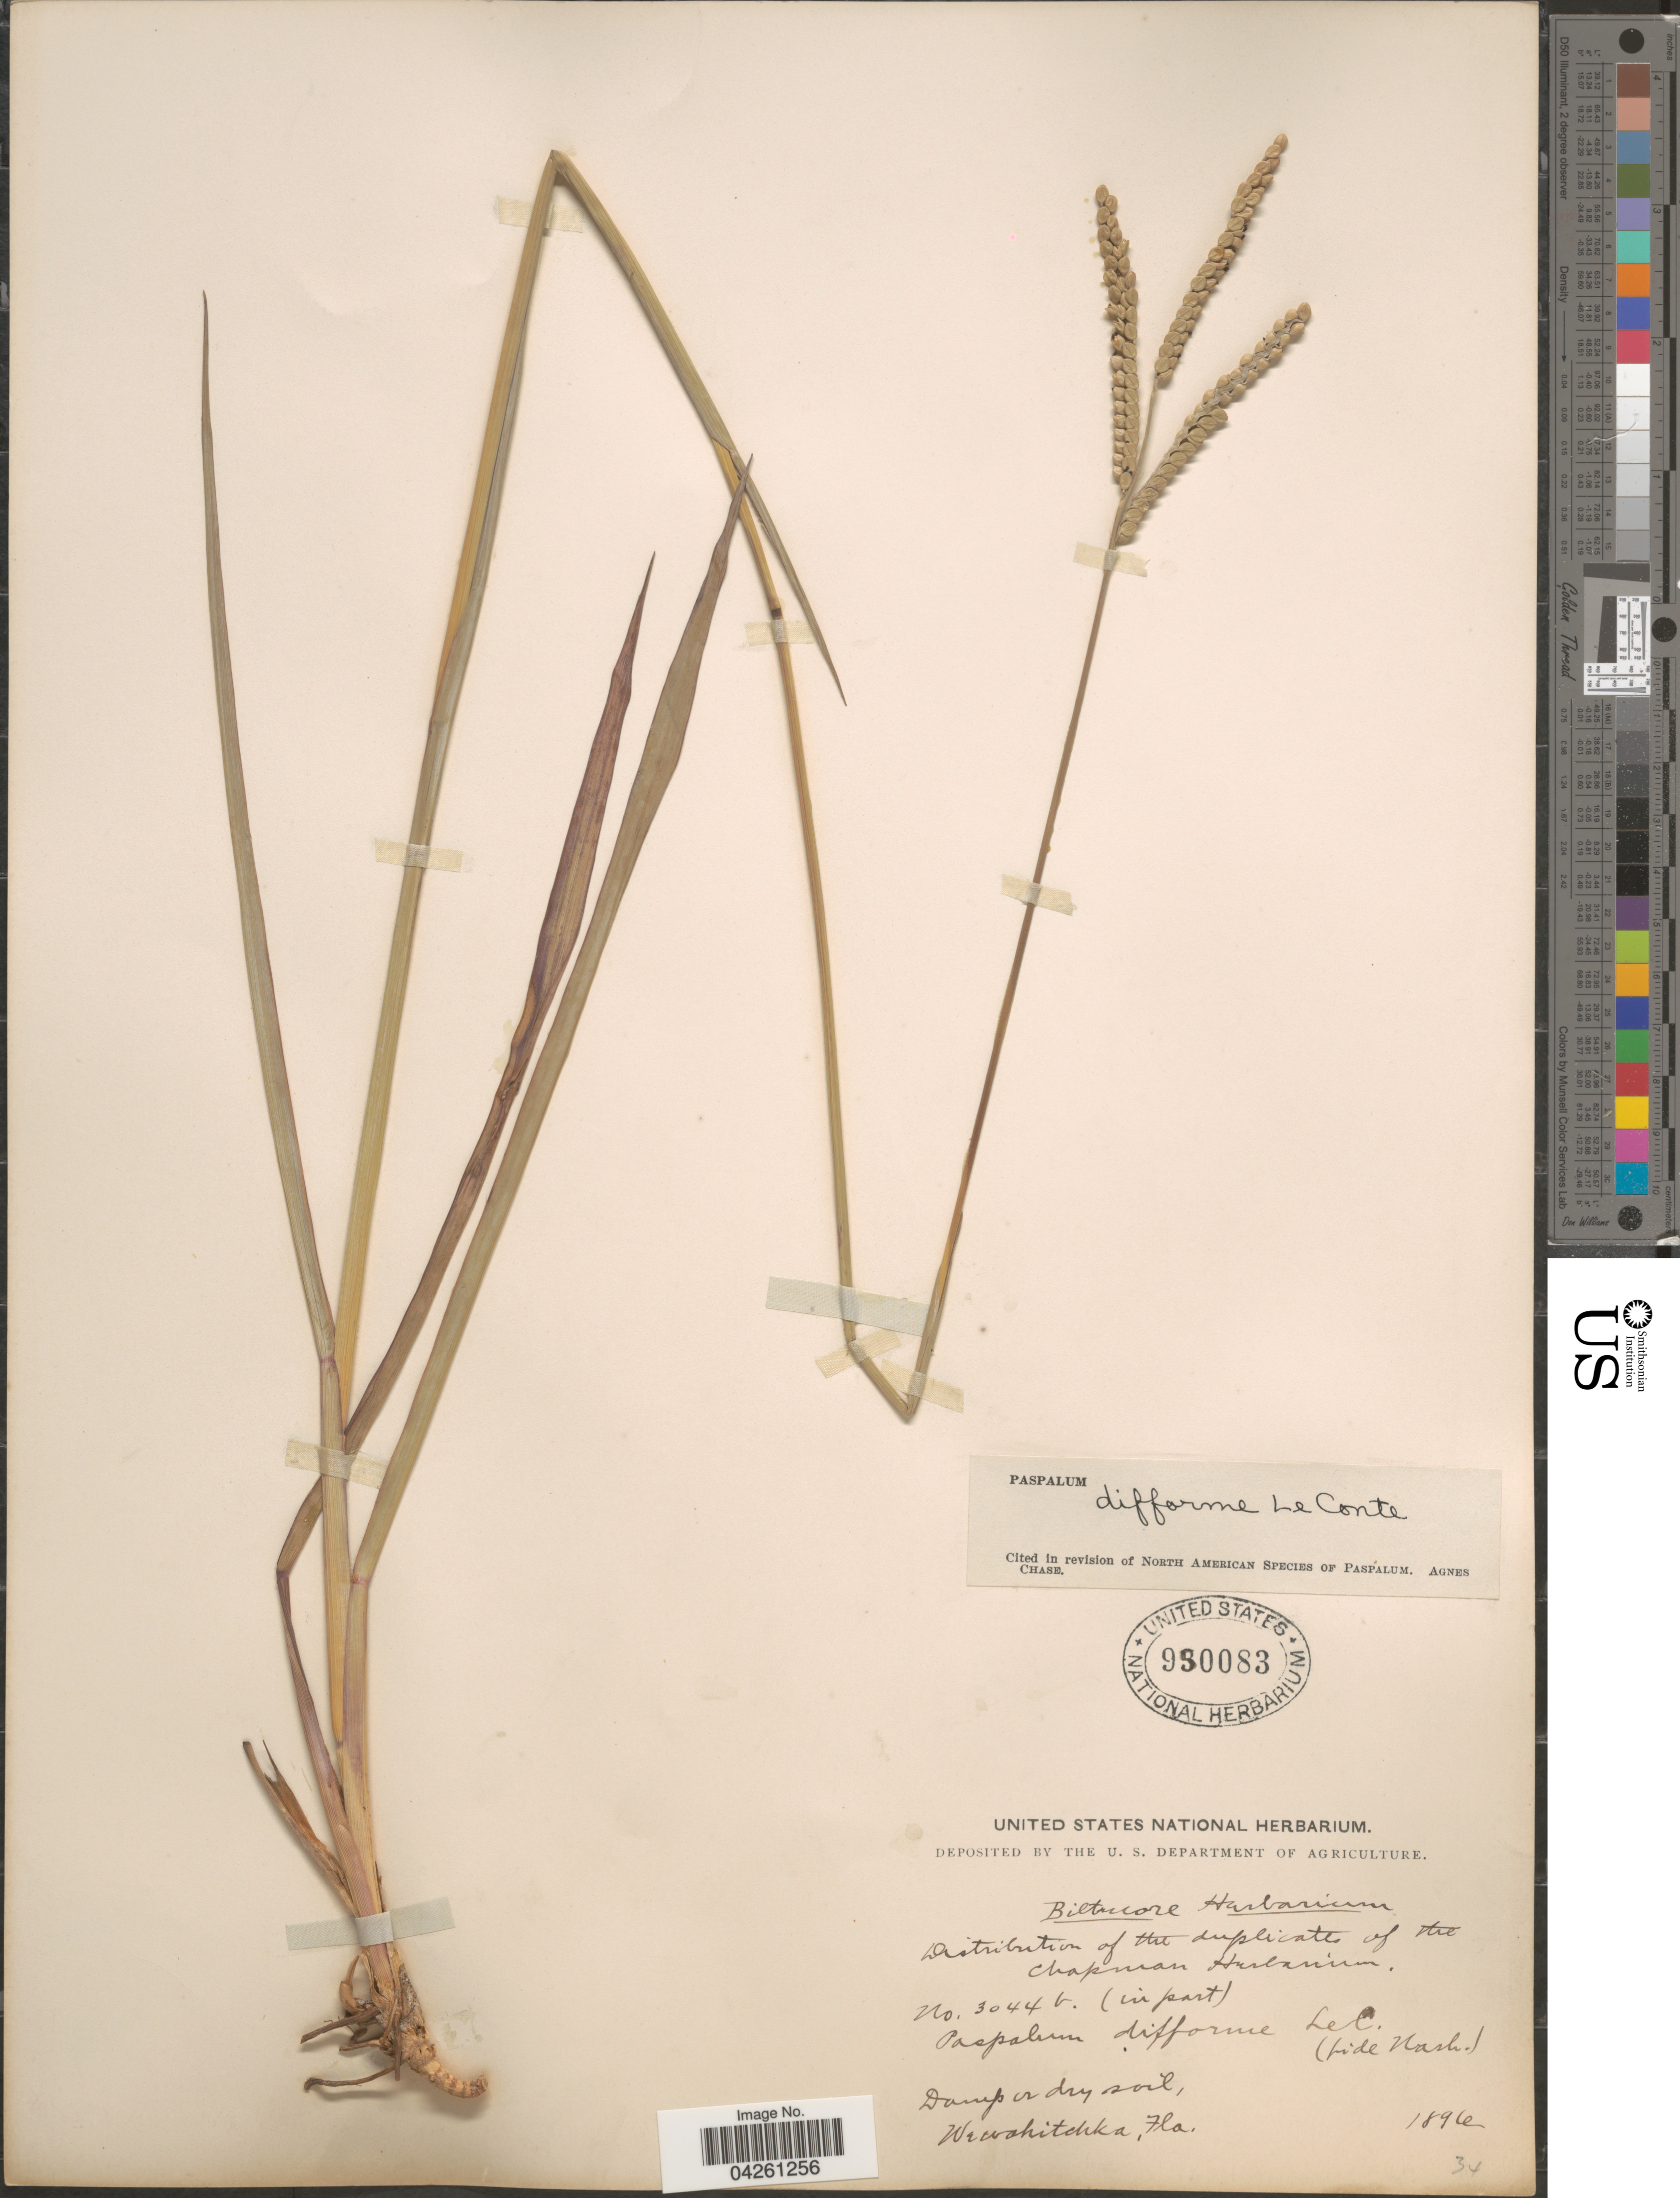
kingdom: Plantae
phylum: Tracheophyta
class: Liliopsida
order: Poales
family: Poaceae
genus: Paspalum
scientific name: Paspalum difforme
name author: Leconte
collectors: ex herb. Biltmore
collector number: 3044b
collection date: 1896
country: United States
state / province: Florida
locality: Damp or dry soil, Wewahitchka.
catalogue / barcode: US 950083